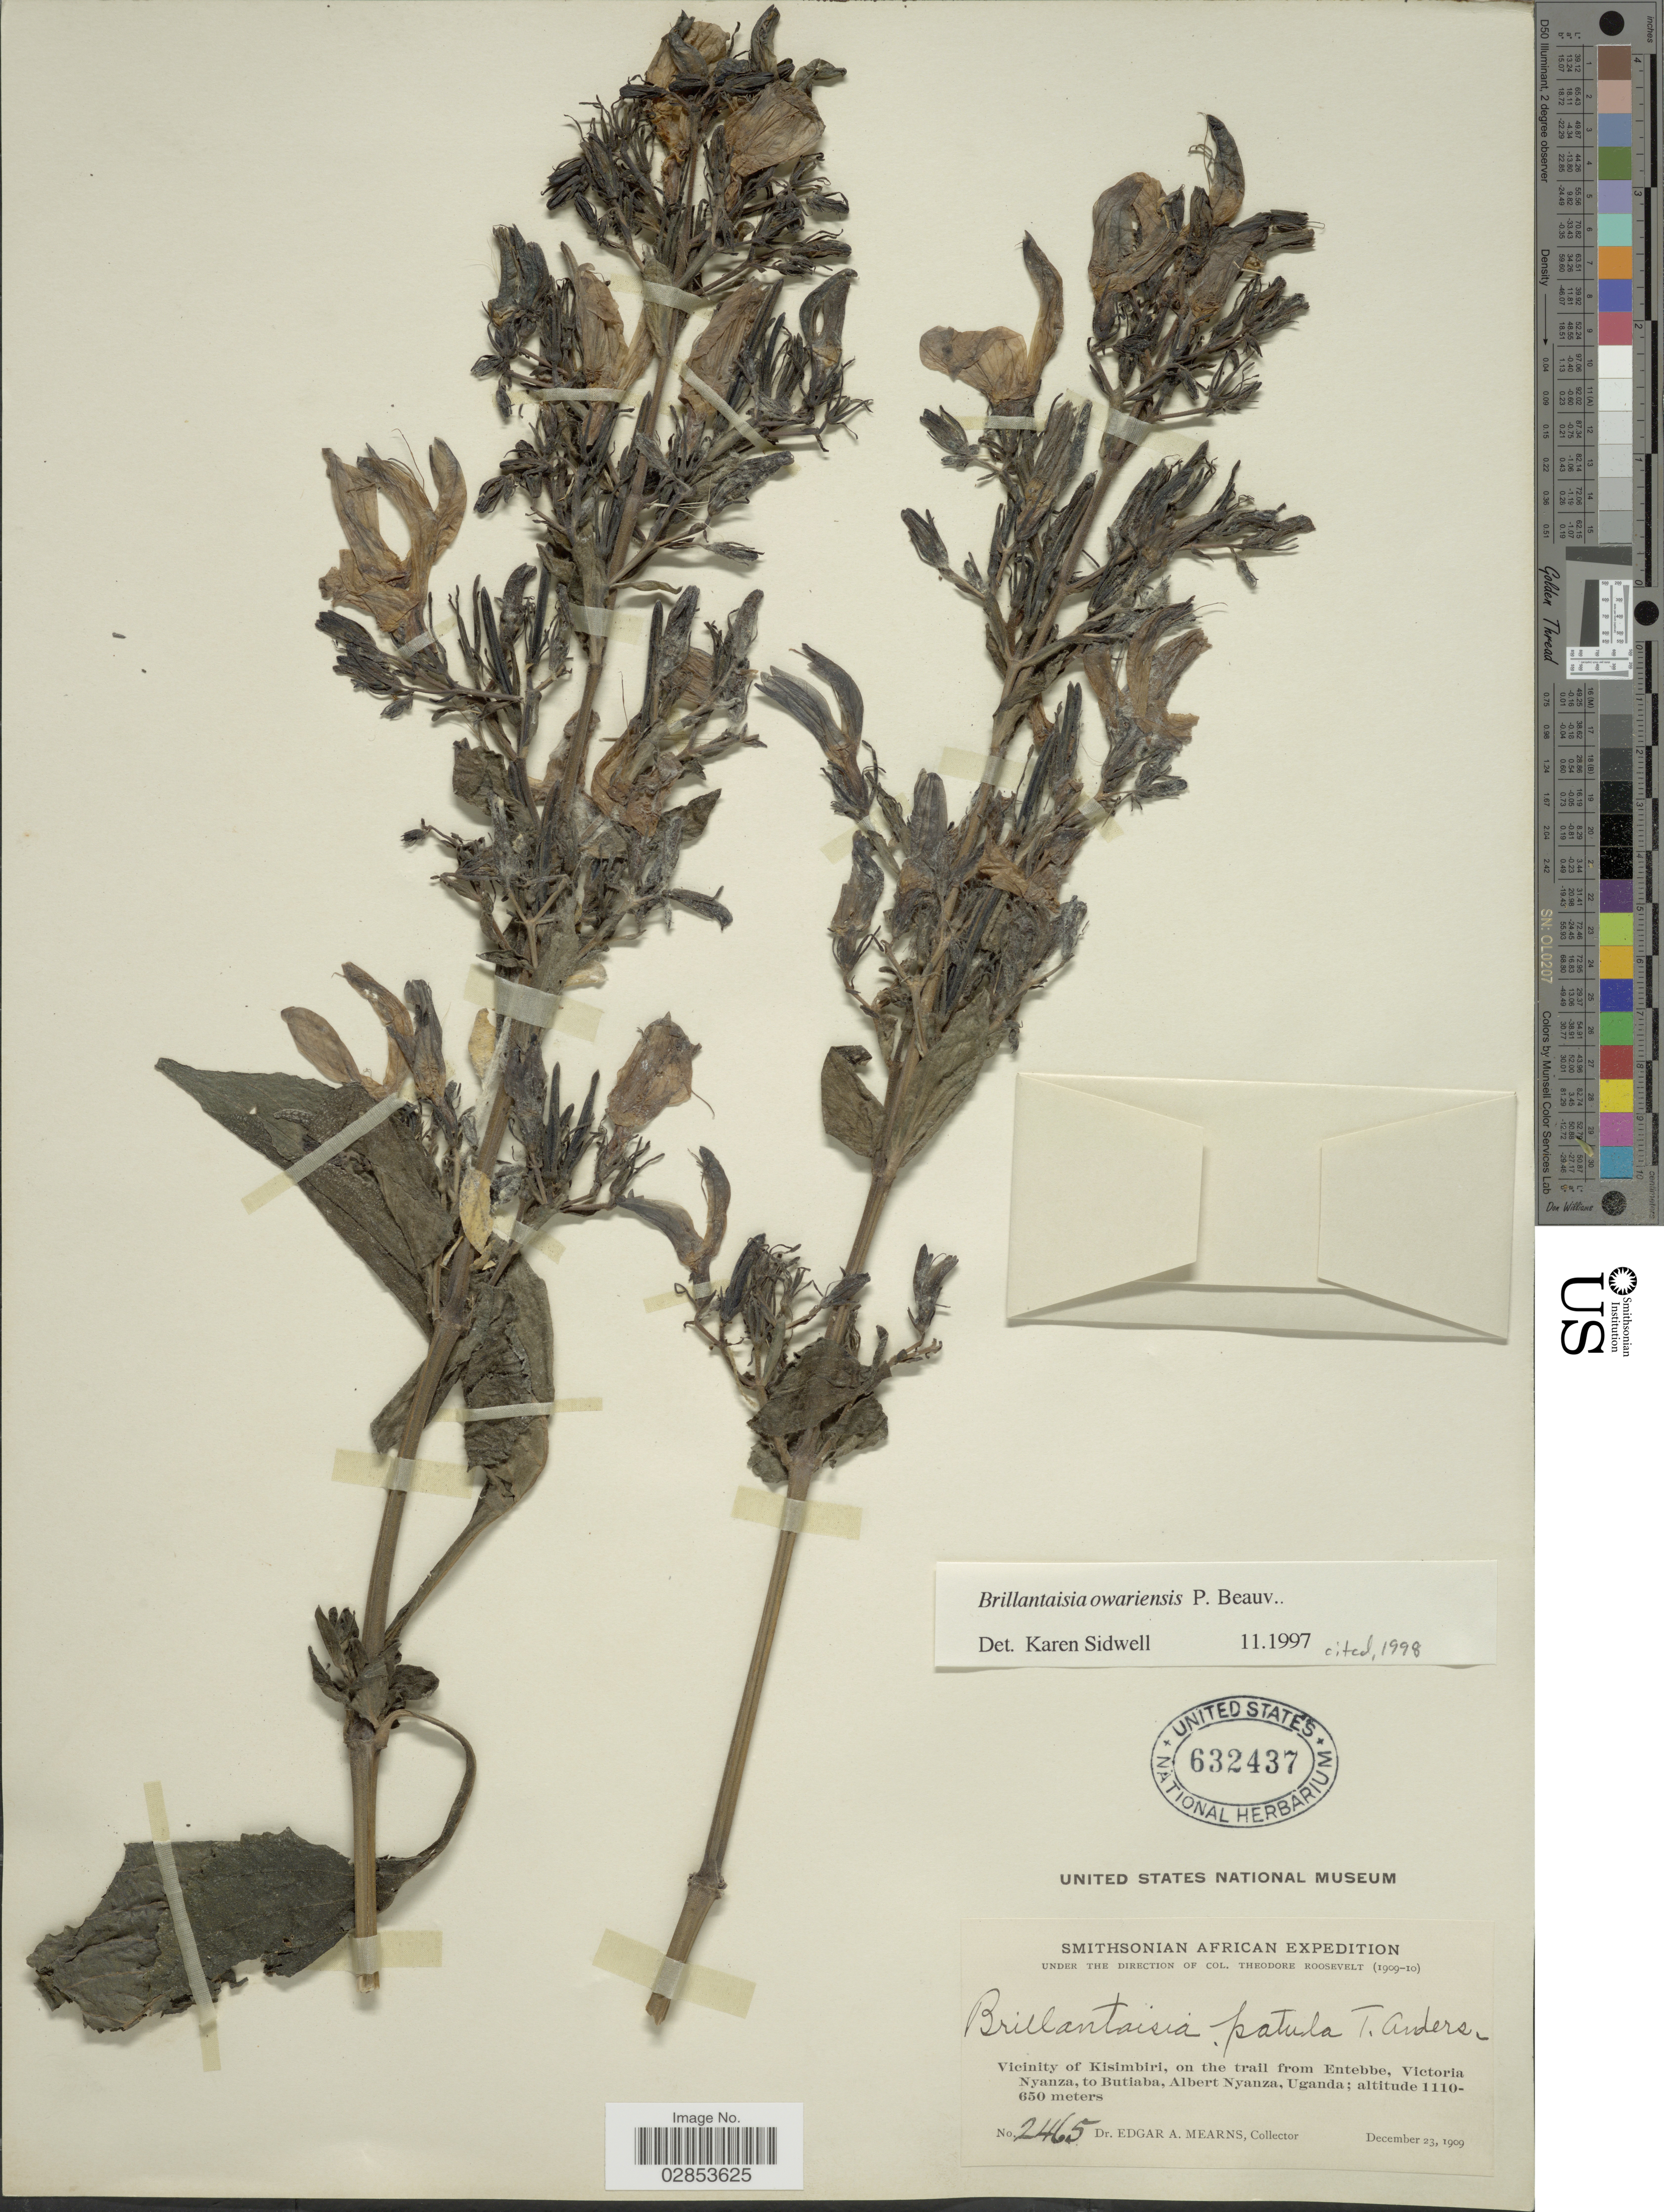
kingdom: Plantae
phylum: Tracheophyta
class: Magnoliopsida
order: Lamiales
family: Acanthaceae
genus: Brillantaisia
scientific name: Brillantaisia owariensis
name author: P. Beauv.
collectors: E. A. Mearns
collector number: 2465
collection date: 1909-12-23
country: Uganda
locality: Vicinity of Kisimbiri, on the trail from Entebbe, Victoria Nyanza, to Butiaba, Albert Nyanza.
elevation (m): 650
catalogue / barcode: US 632437